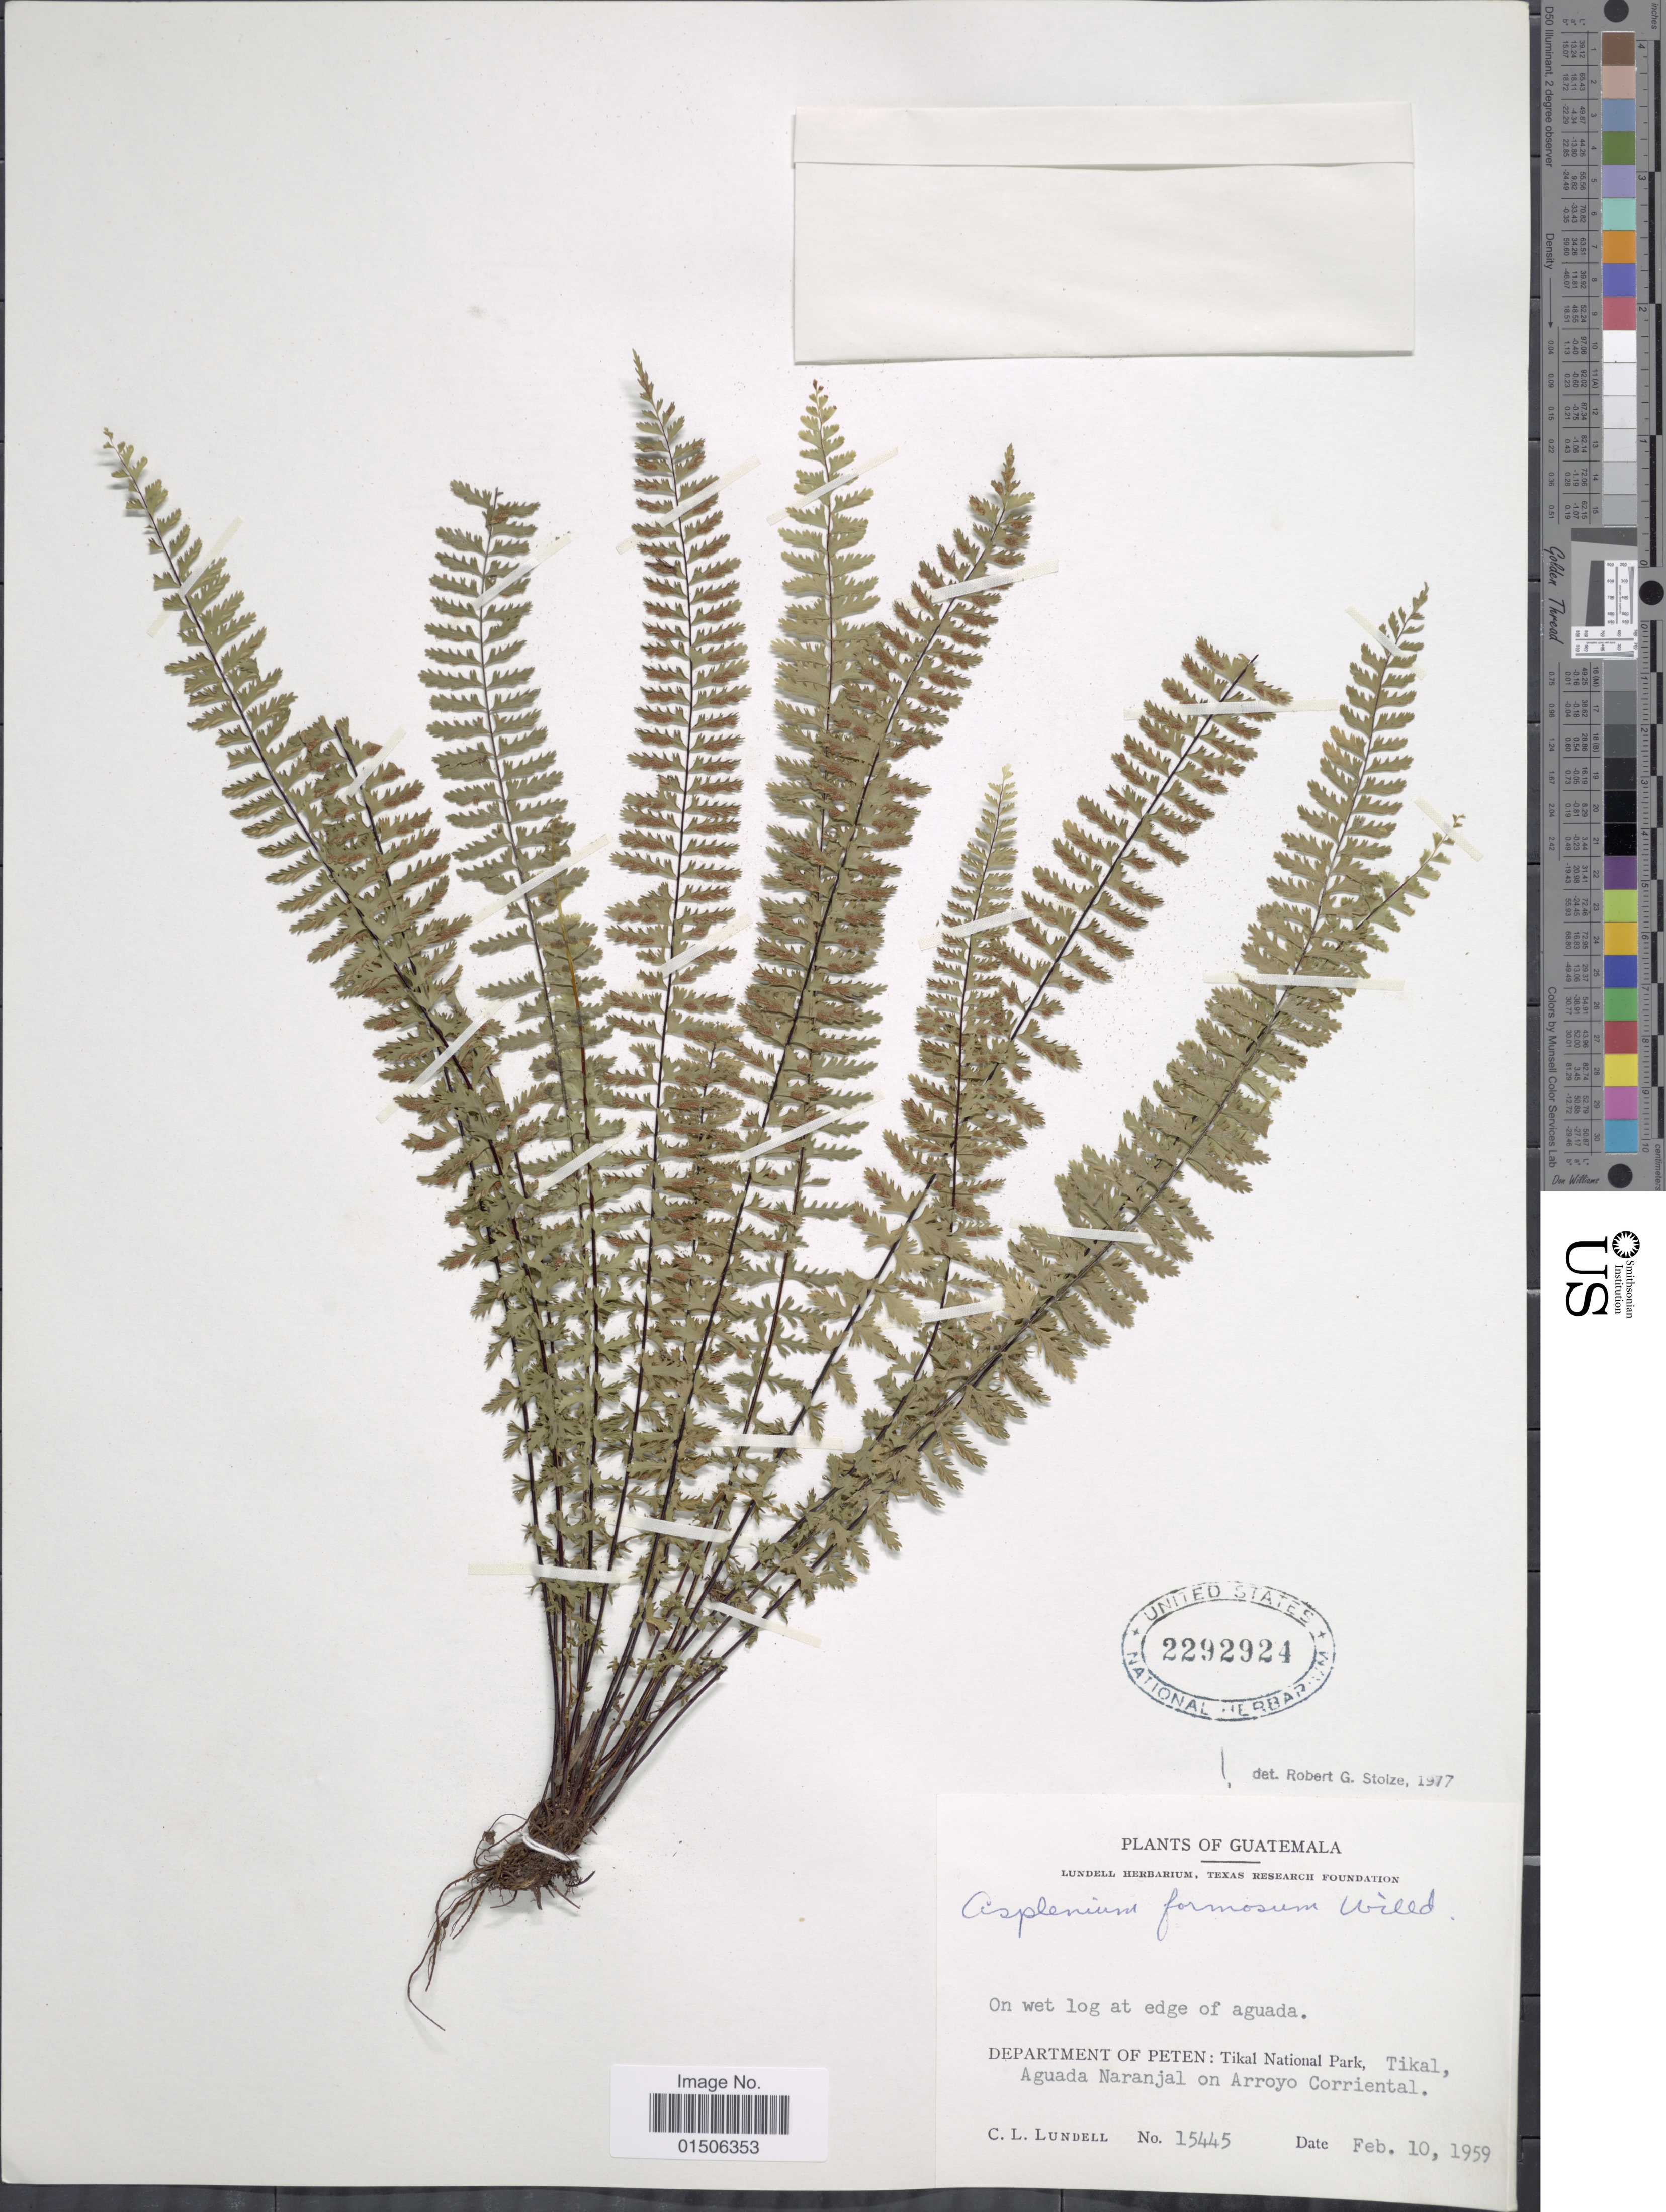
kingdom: Plantae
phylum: Tracheophyta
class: Polypodiopsida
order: Polypodiales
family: Aspleniaceae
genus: Asplenium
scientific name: Asplenium formosum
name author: Willd.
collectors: C. L. Lundell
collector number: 15445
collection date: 1959-02-10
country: Guatemala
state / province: El Petén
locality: On wet log at egde of aguada, Department of Peten: Tikal National Park, Tikal, Aguada Narajal on Arroyo Corriental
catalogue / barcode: US 2292924